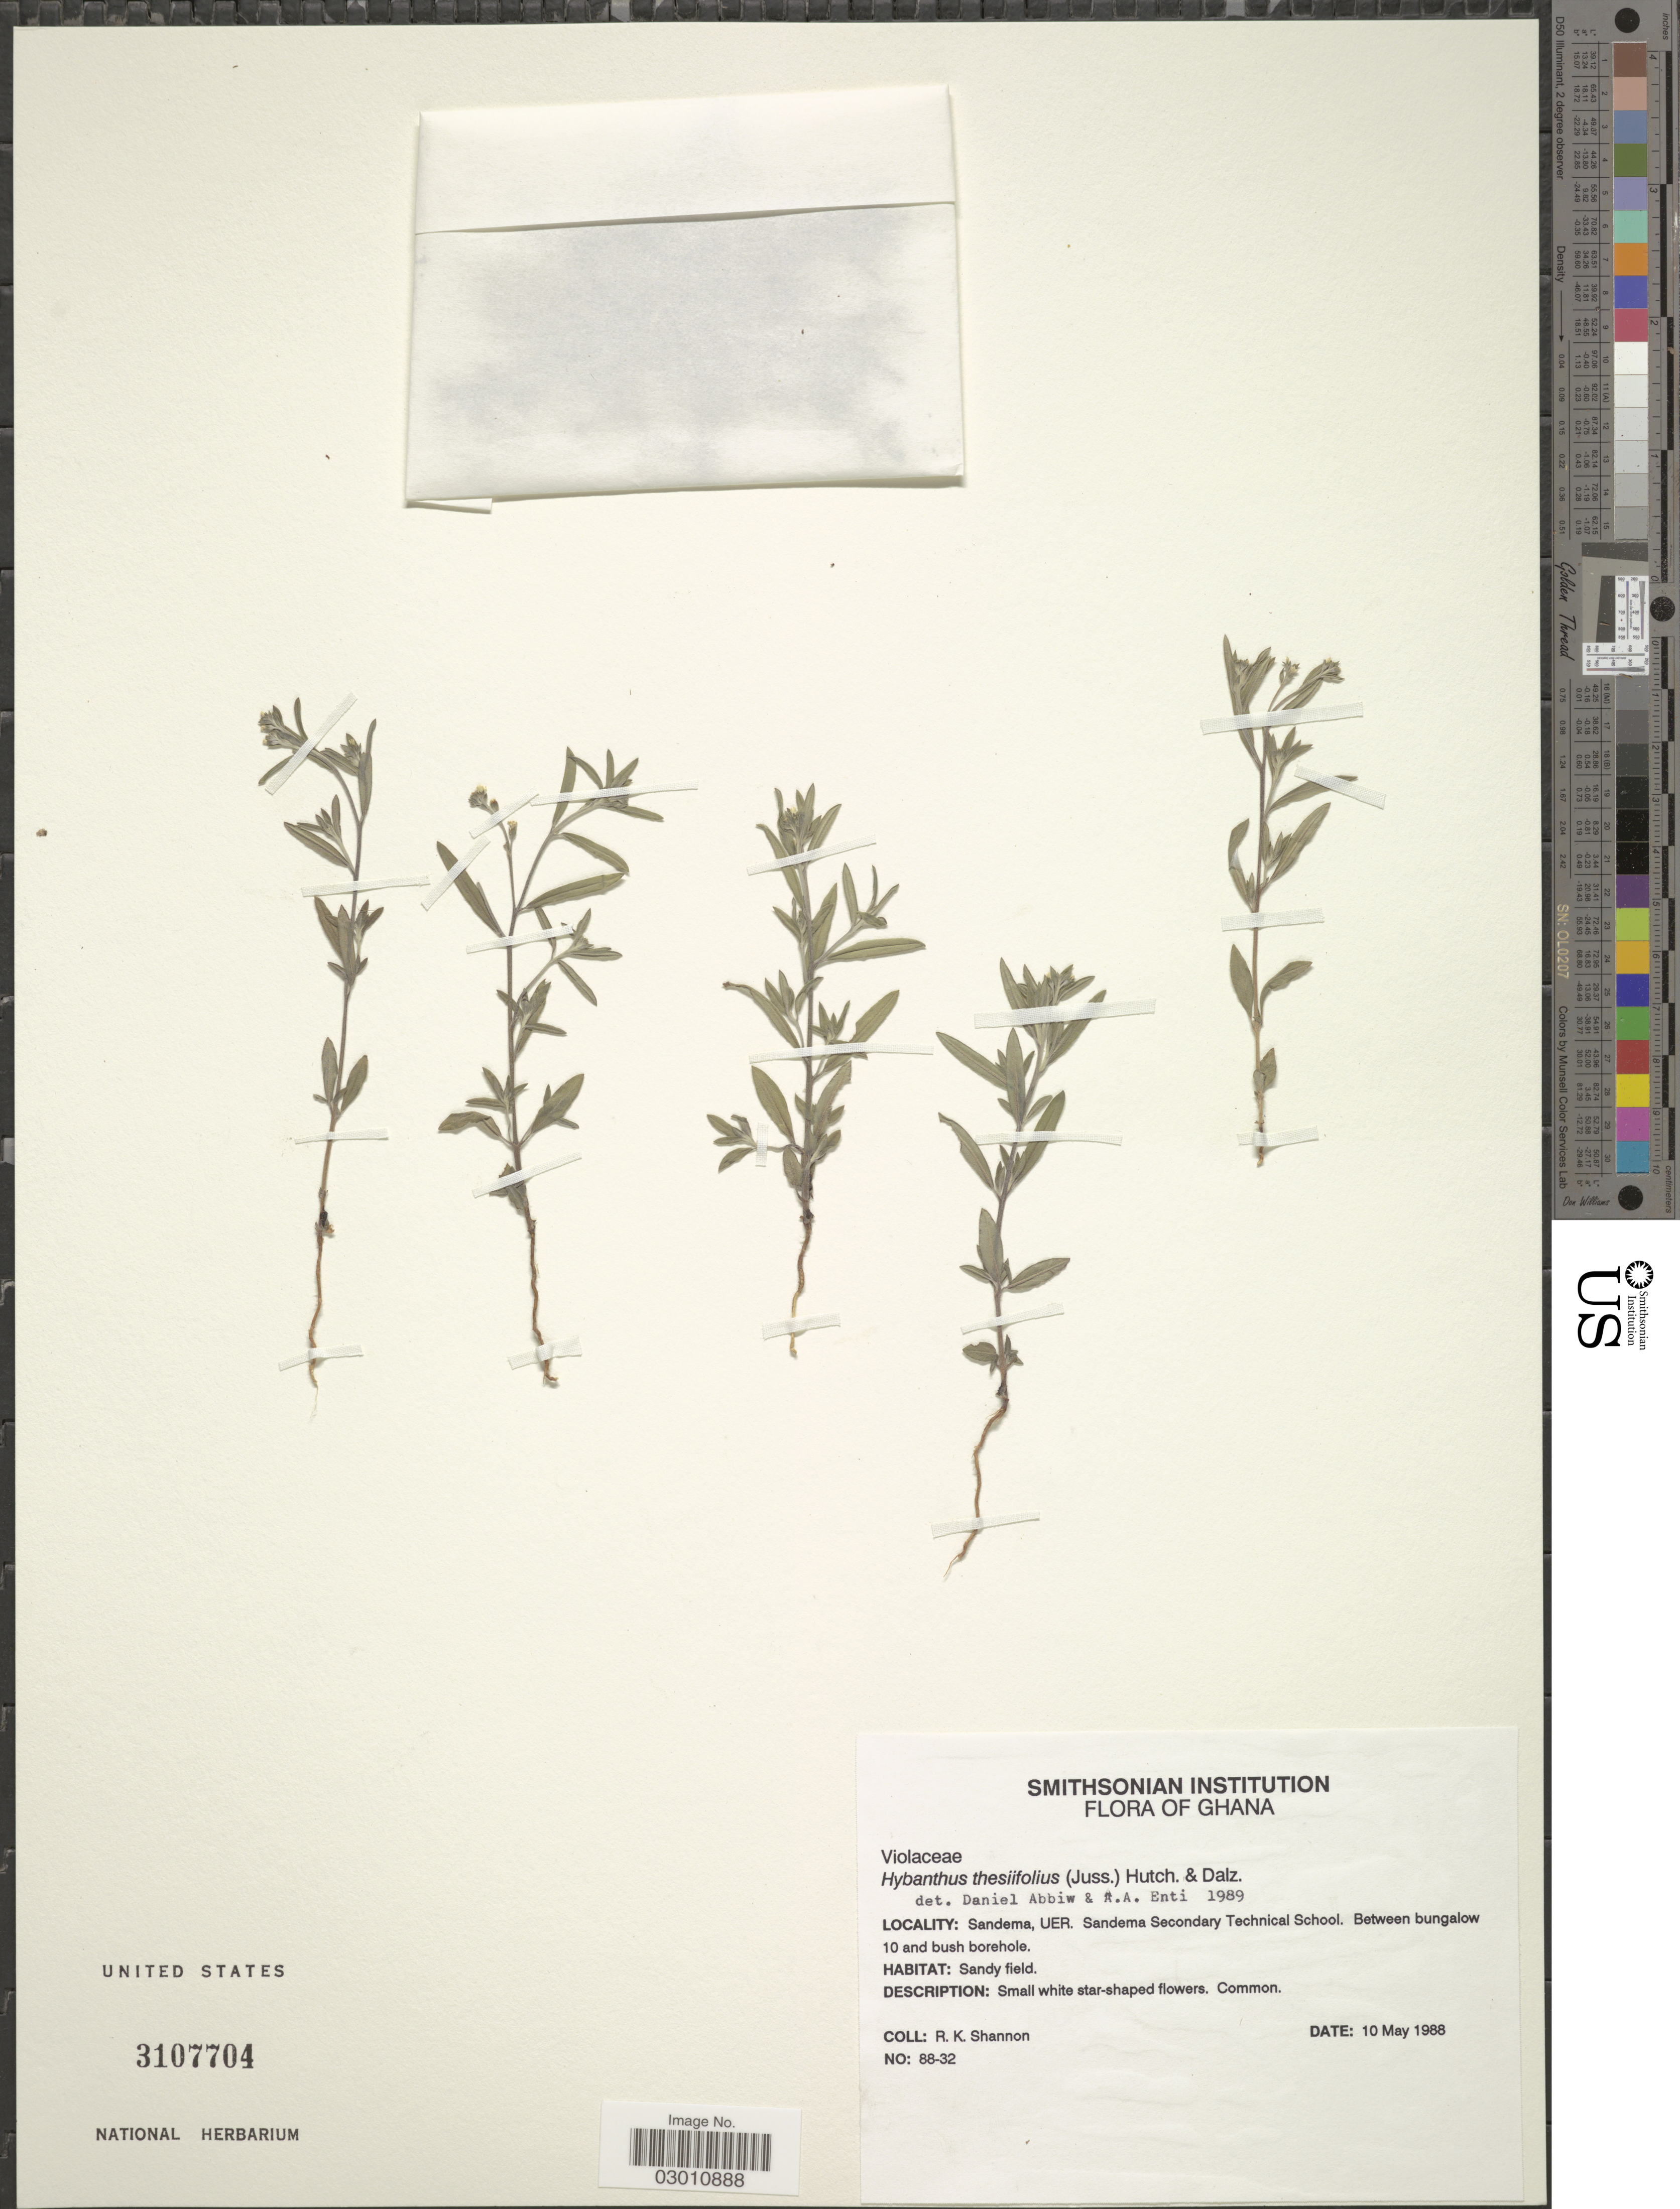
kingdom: Plantae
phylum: Tracheophyta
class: Magnoliopsida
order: Malpighiales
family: Violaceae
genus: Pigea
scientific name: Pigea enneasperma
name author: (L.) P.I. Forst.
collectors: R. Shannon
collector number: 88-32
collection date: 1988-05-10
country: Ghana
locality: Sandema, UER. Sandema Secondary Technical School. Between bungalow 10 and bush borehole.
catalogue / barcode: US 3107704